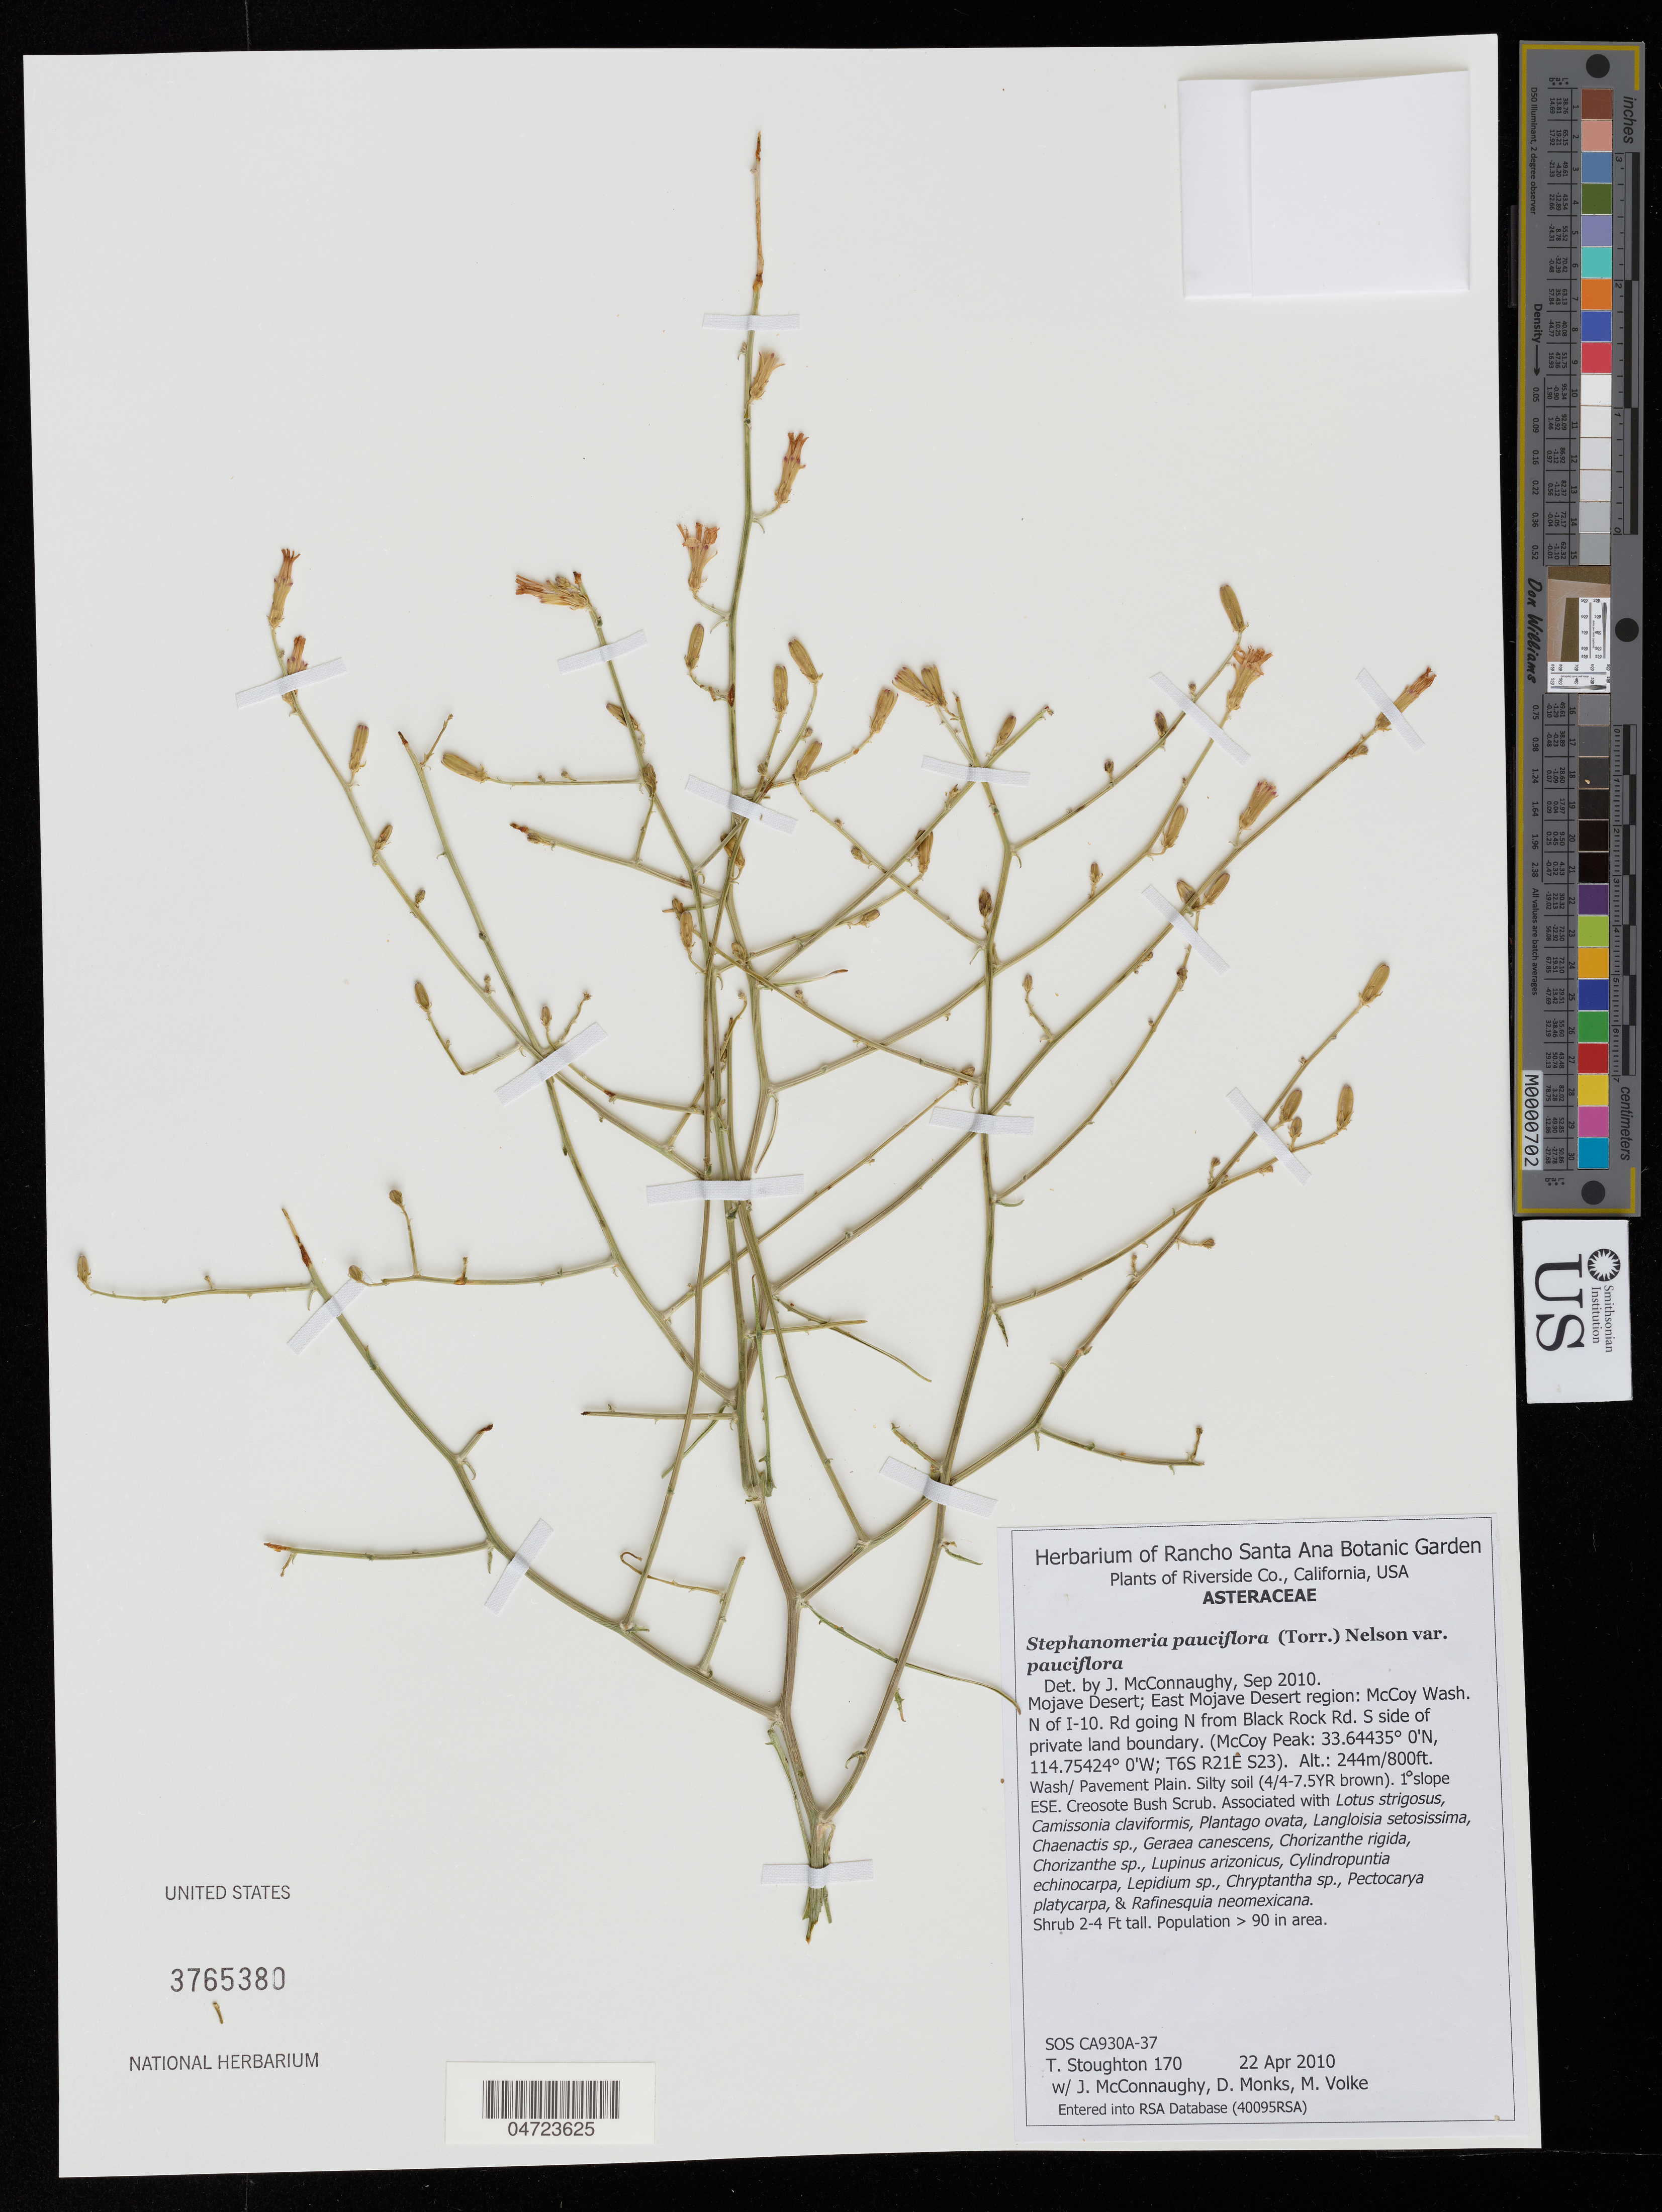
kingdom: Plantae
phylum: Tracheophyta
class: Magnoliopsida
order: Asterales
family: Asteraceae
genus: Stephanomeria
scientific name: Stephanomeria pauciflora var. pauciflora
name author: (Torr.) A. Nelson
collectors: T. Stoughton, J. McConnaughy, D. Monks & M. Volke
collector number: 170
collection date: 2010-04-22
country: United States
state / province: California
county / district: Riverside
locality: Riverside Co. Mojave Desert; East Mojave Desert region: McCoy Wash. N of I-10. Rd going N from Black Rock Rd. S side of private land boundary. (McCoy Peak: T6S R21E S23). Wash/ Pavement Plain.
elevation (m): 244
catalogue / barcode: US 3765380